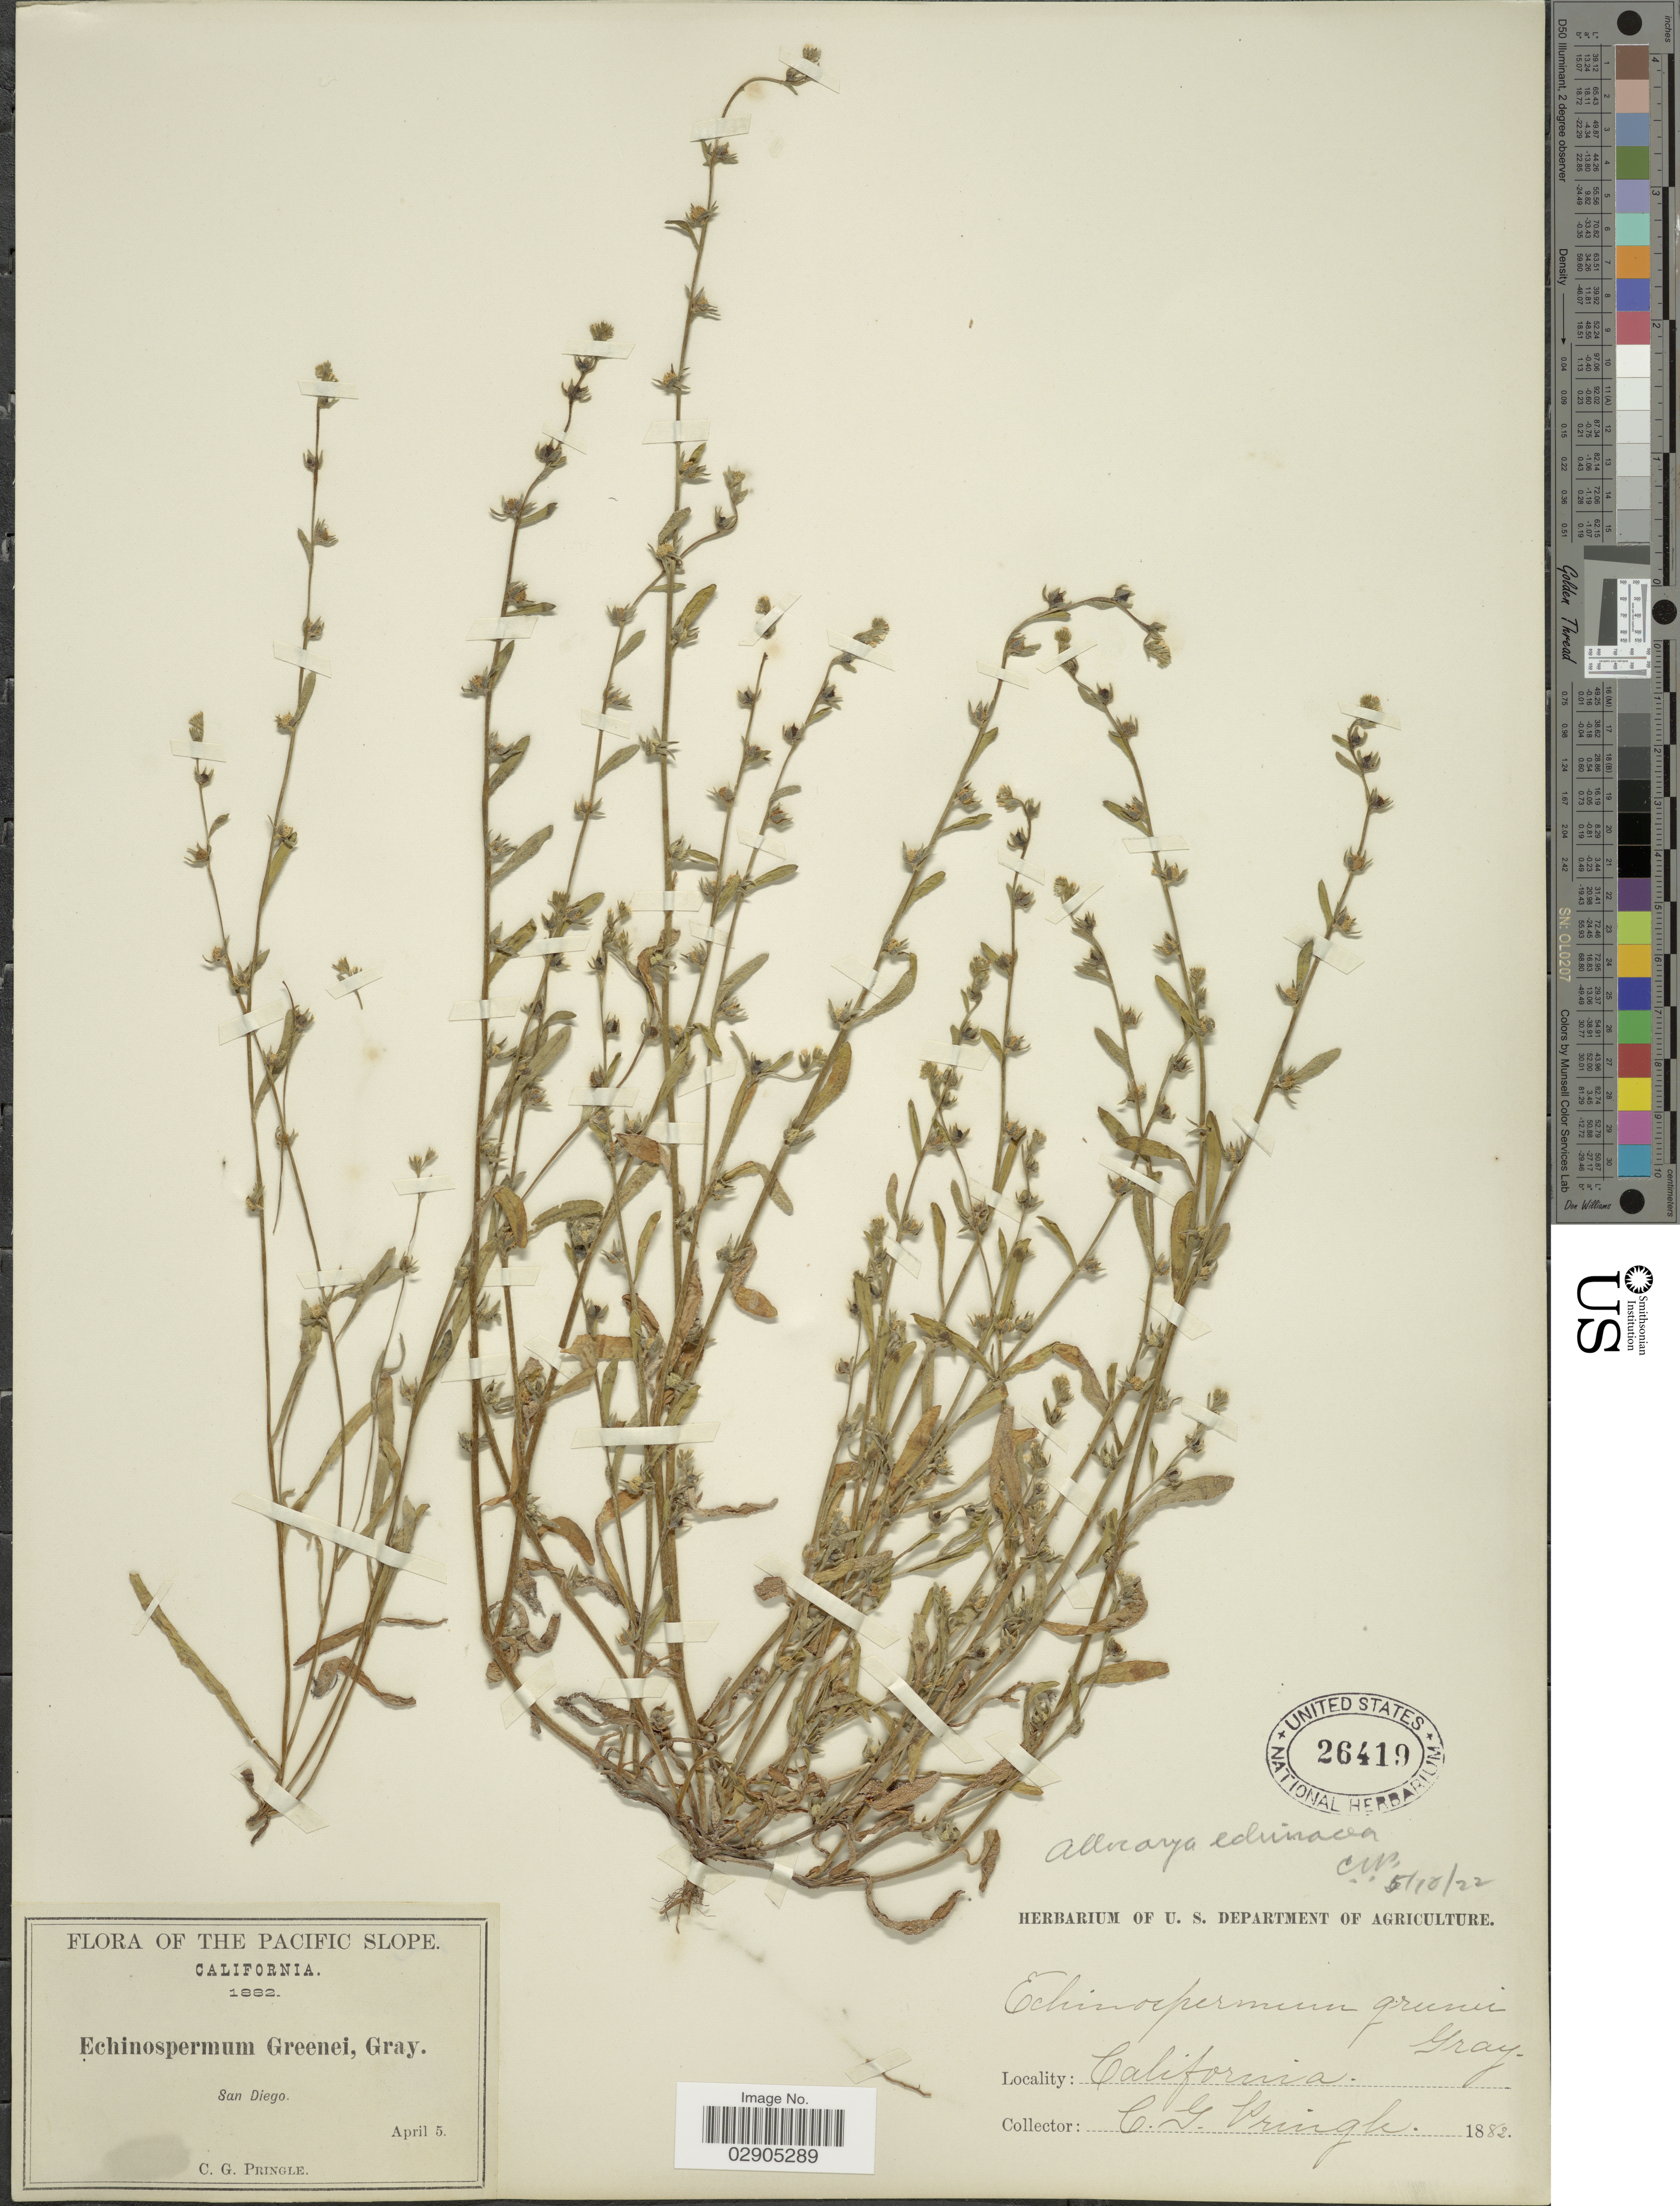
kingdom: Plantae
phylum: Tracheophyta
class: Magnoliopsida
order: Boraginales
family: Boraginaceae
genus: Allocarya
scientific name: Allocarya echinacea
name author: Piper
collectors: C. G. Pringle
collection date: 1882-04-05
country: United States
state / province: California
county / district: San Diego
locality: Pacific Slope. San Diego.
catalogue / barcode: US 26419